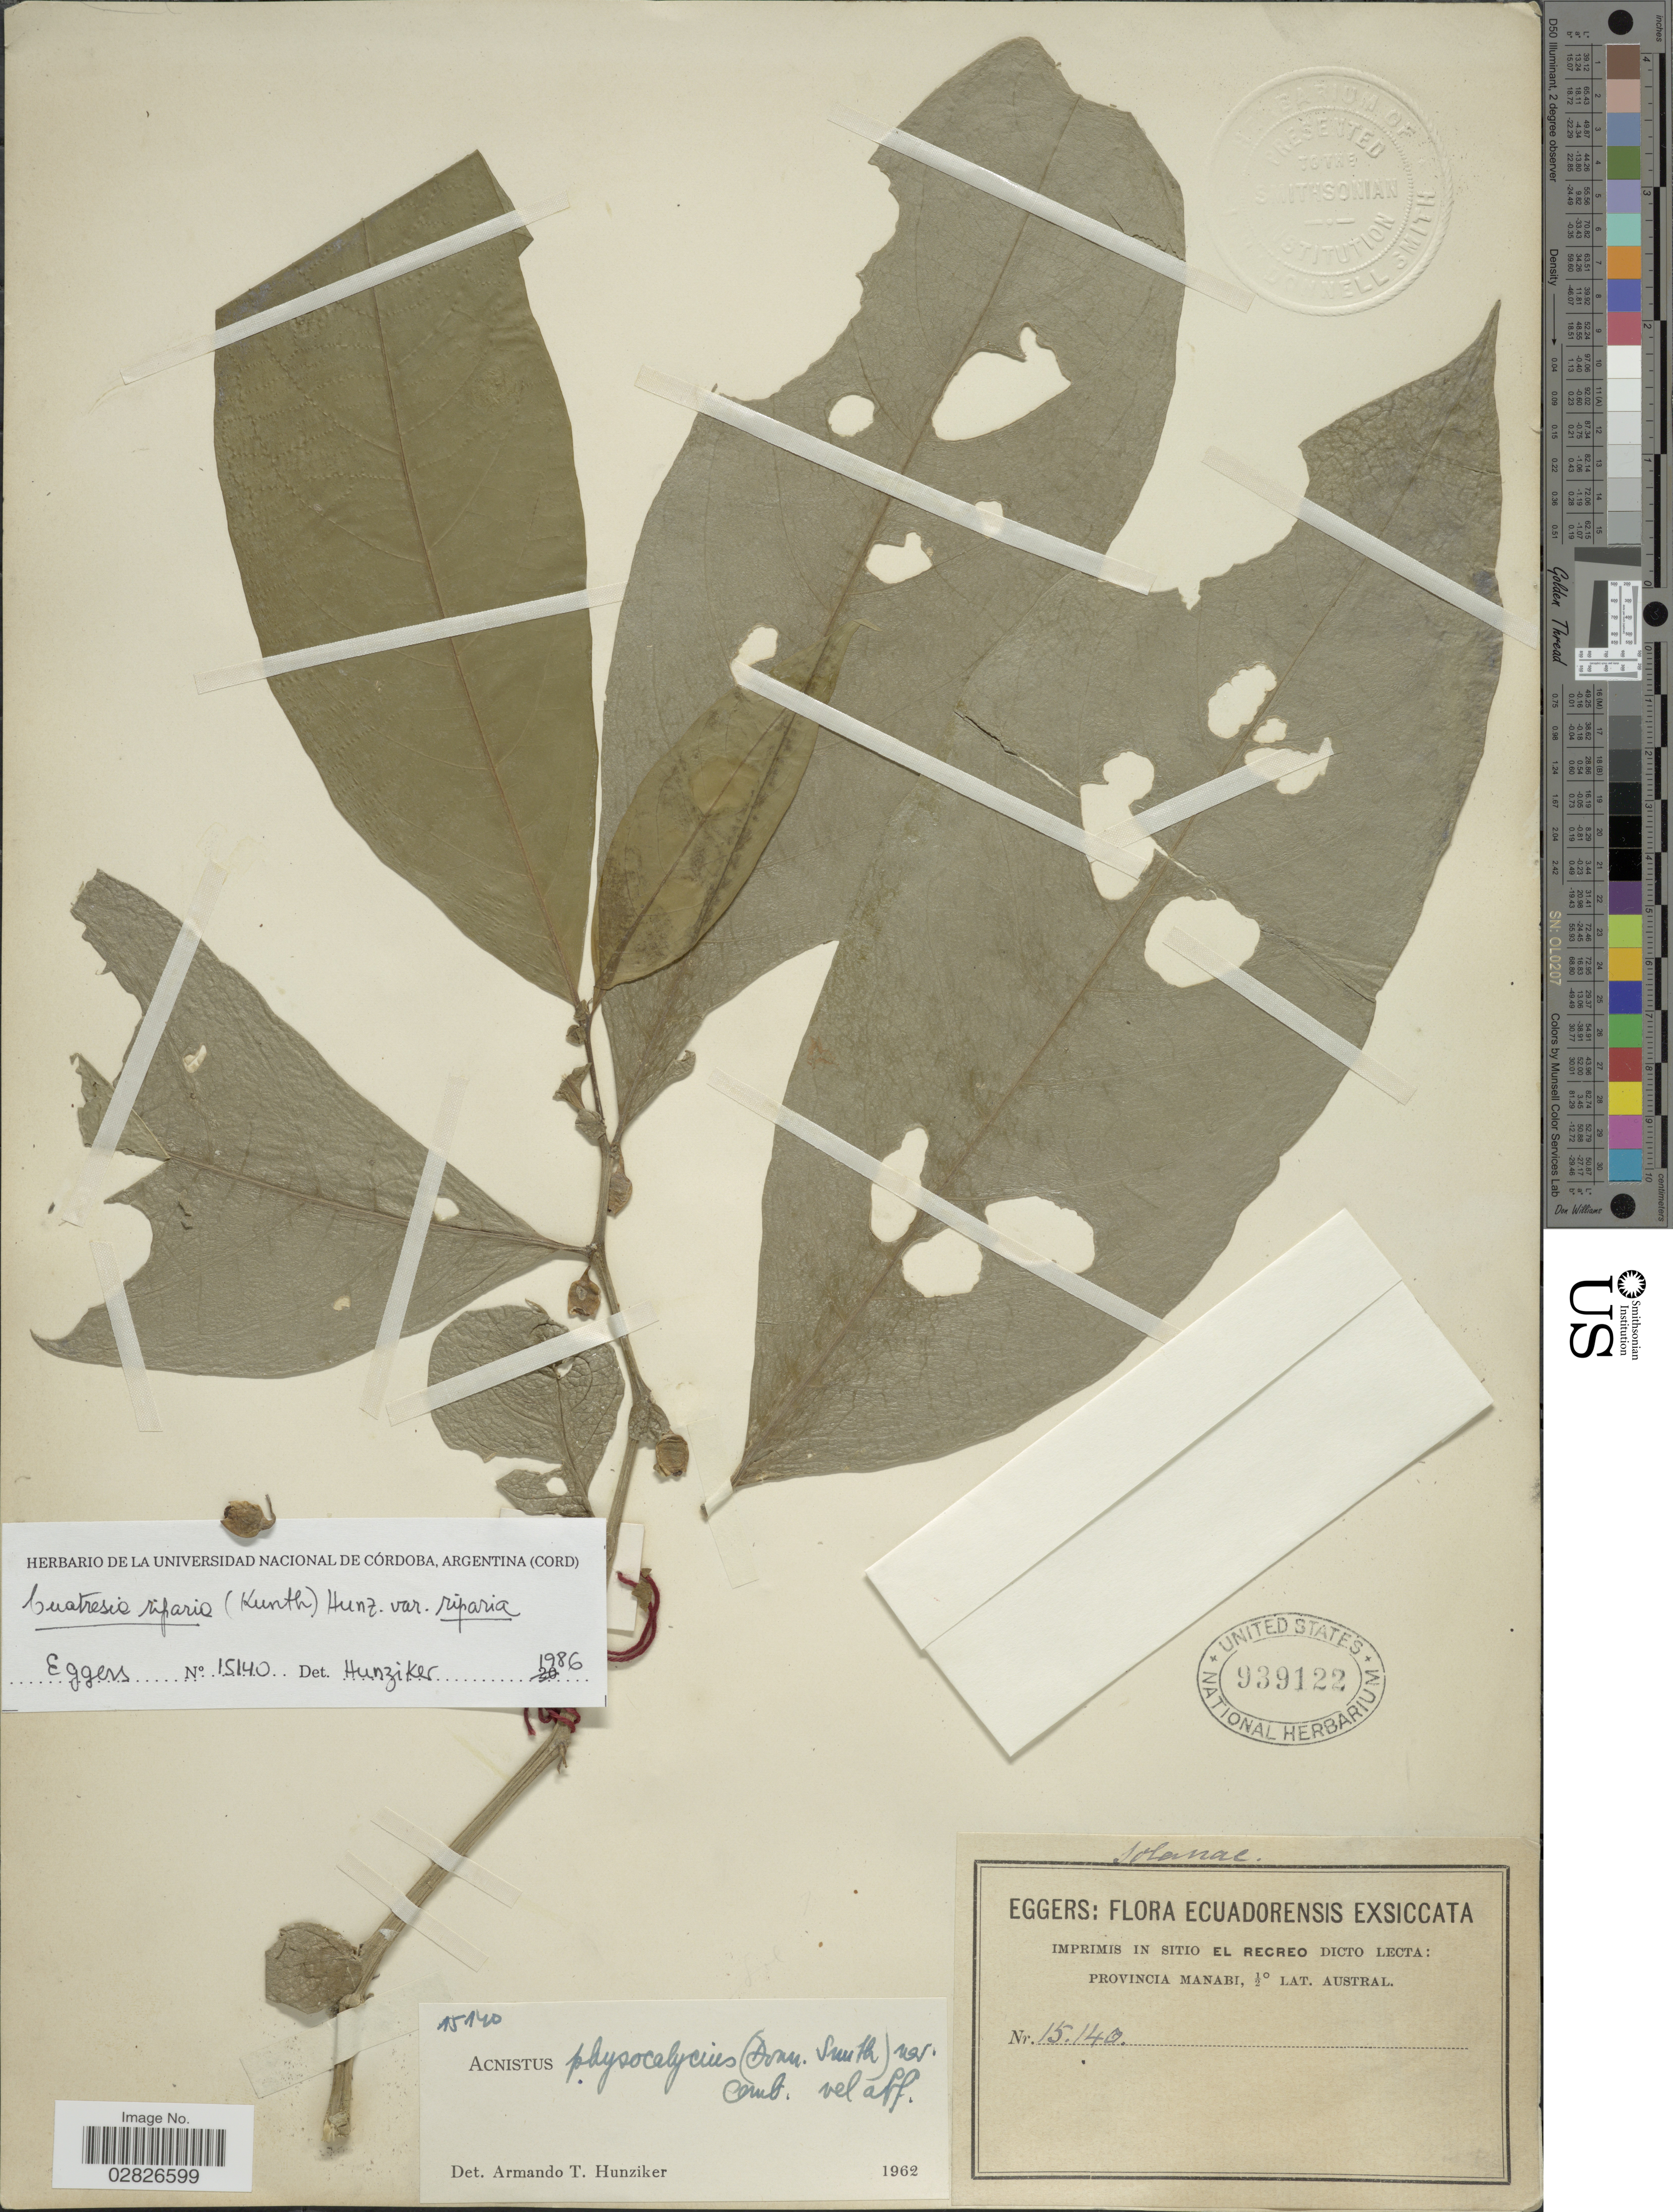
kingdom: Plantae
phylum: Tracheophyta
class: Magnoliopsida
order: Solanales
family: Solanaceae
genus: Cuatresia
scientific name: Cuatresia riparia var. riparia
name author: (Kunth) Hunz.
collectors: -. Eggers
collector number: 15140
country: Ecuador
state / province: Manabí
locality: Imprimis in sitio El Recreo Dicto Lecta.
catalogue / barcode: US 939122